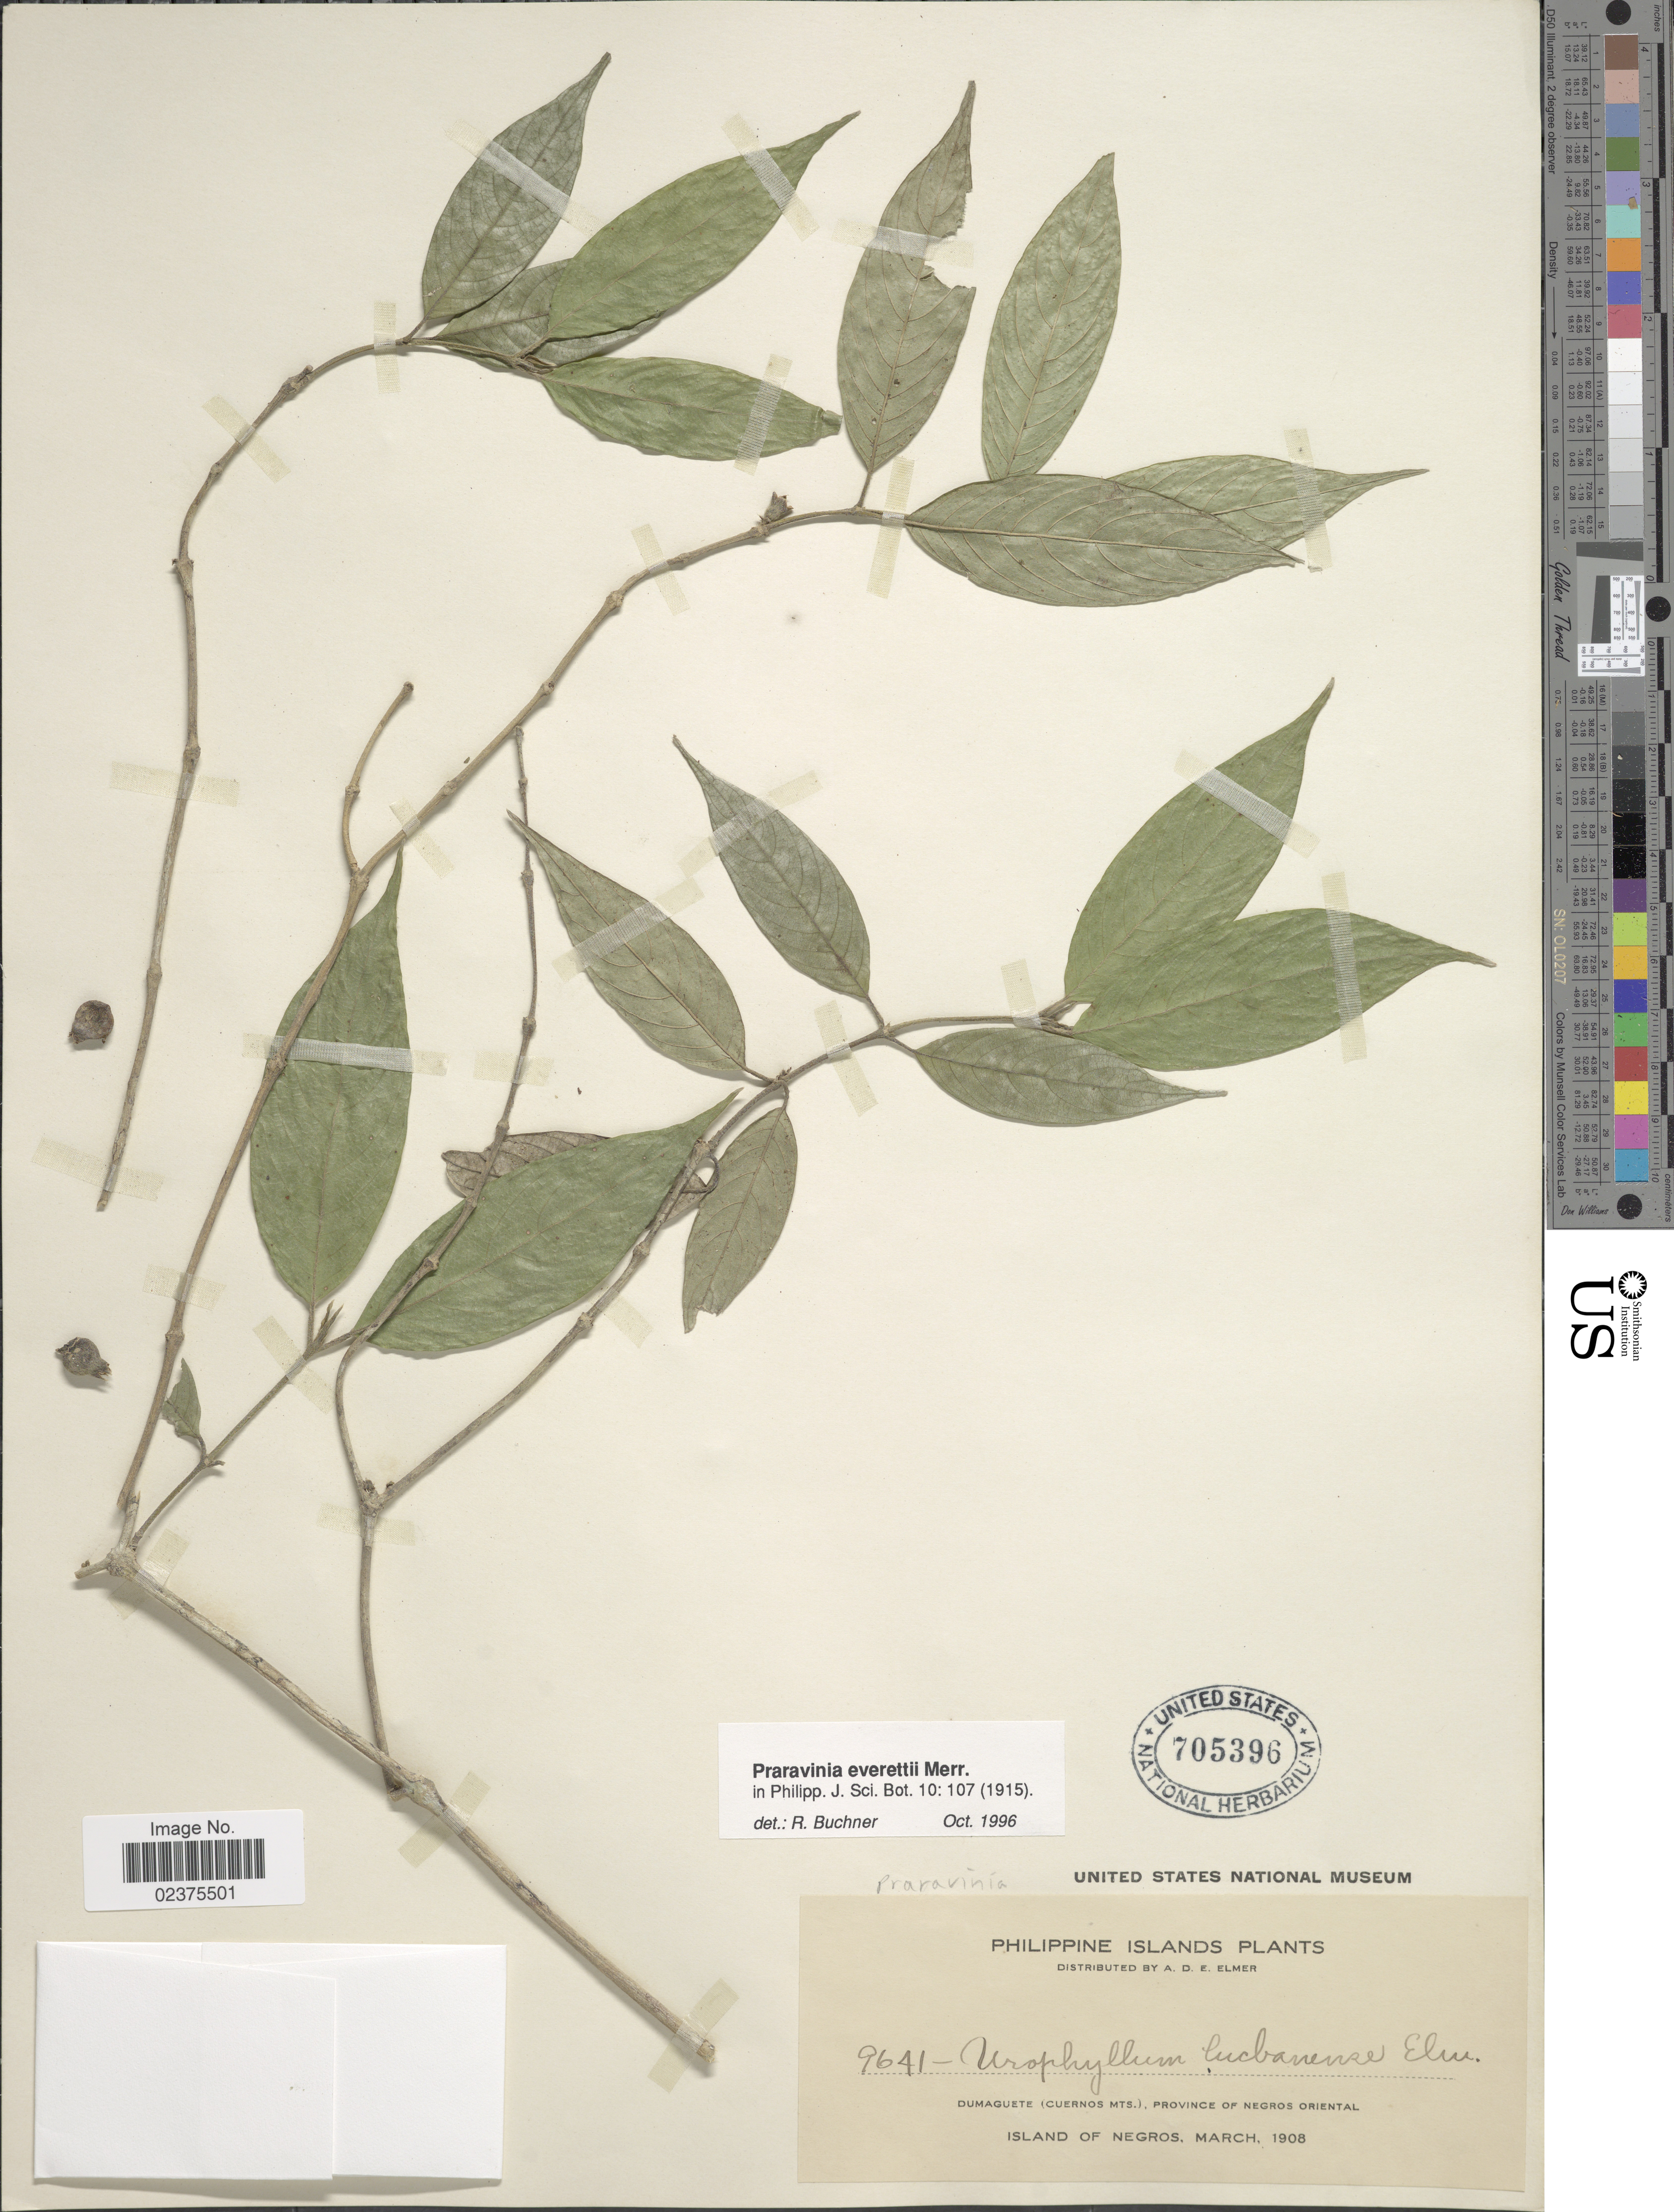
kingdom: Plantae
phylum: Tracheophyta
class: Magnoliopsida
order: Gentianales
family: Rubiaceae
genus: Praravinia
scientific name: Praravinia everettii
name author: Merr.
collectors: A. D. E. Elmer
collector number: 9641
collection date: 1908-03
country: Philippines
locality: Dumaguete (Cuernos) Province of Negros Oriental, Island of Negros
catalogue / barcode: US 705396